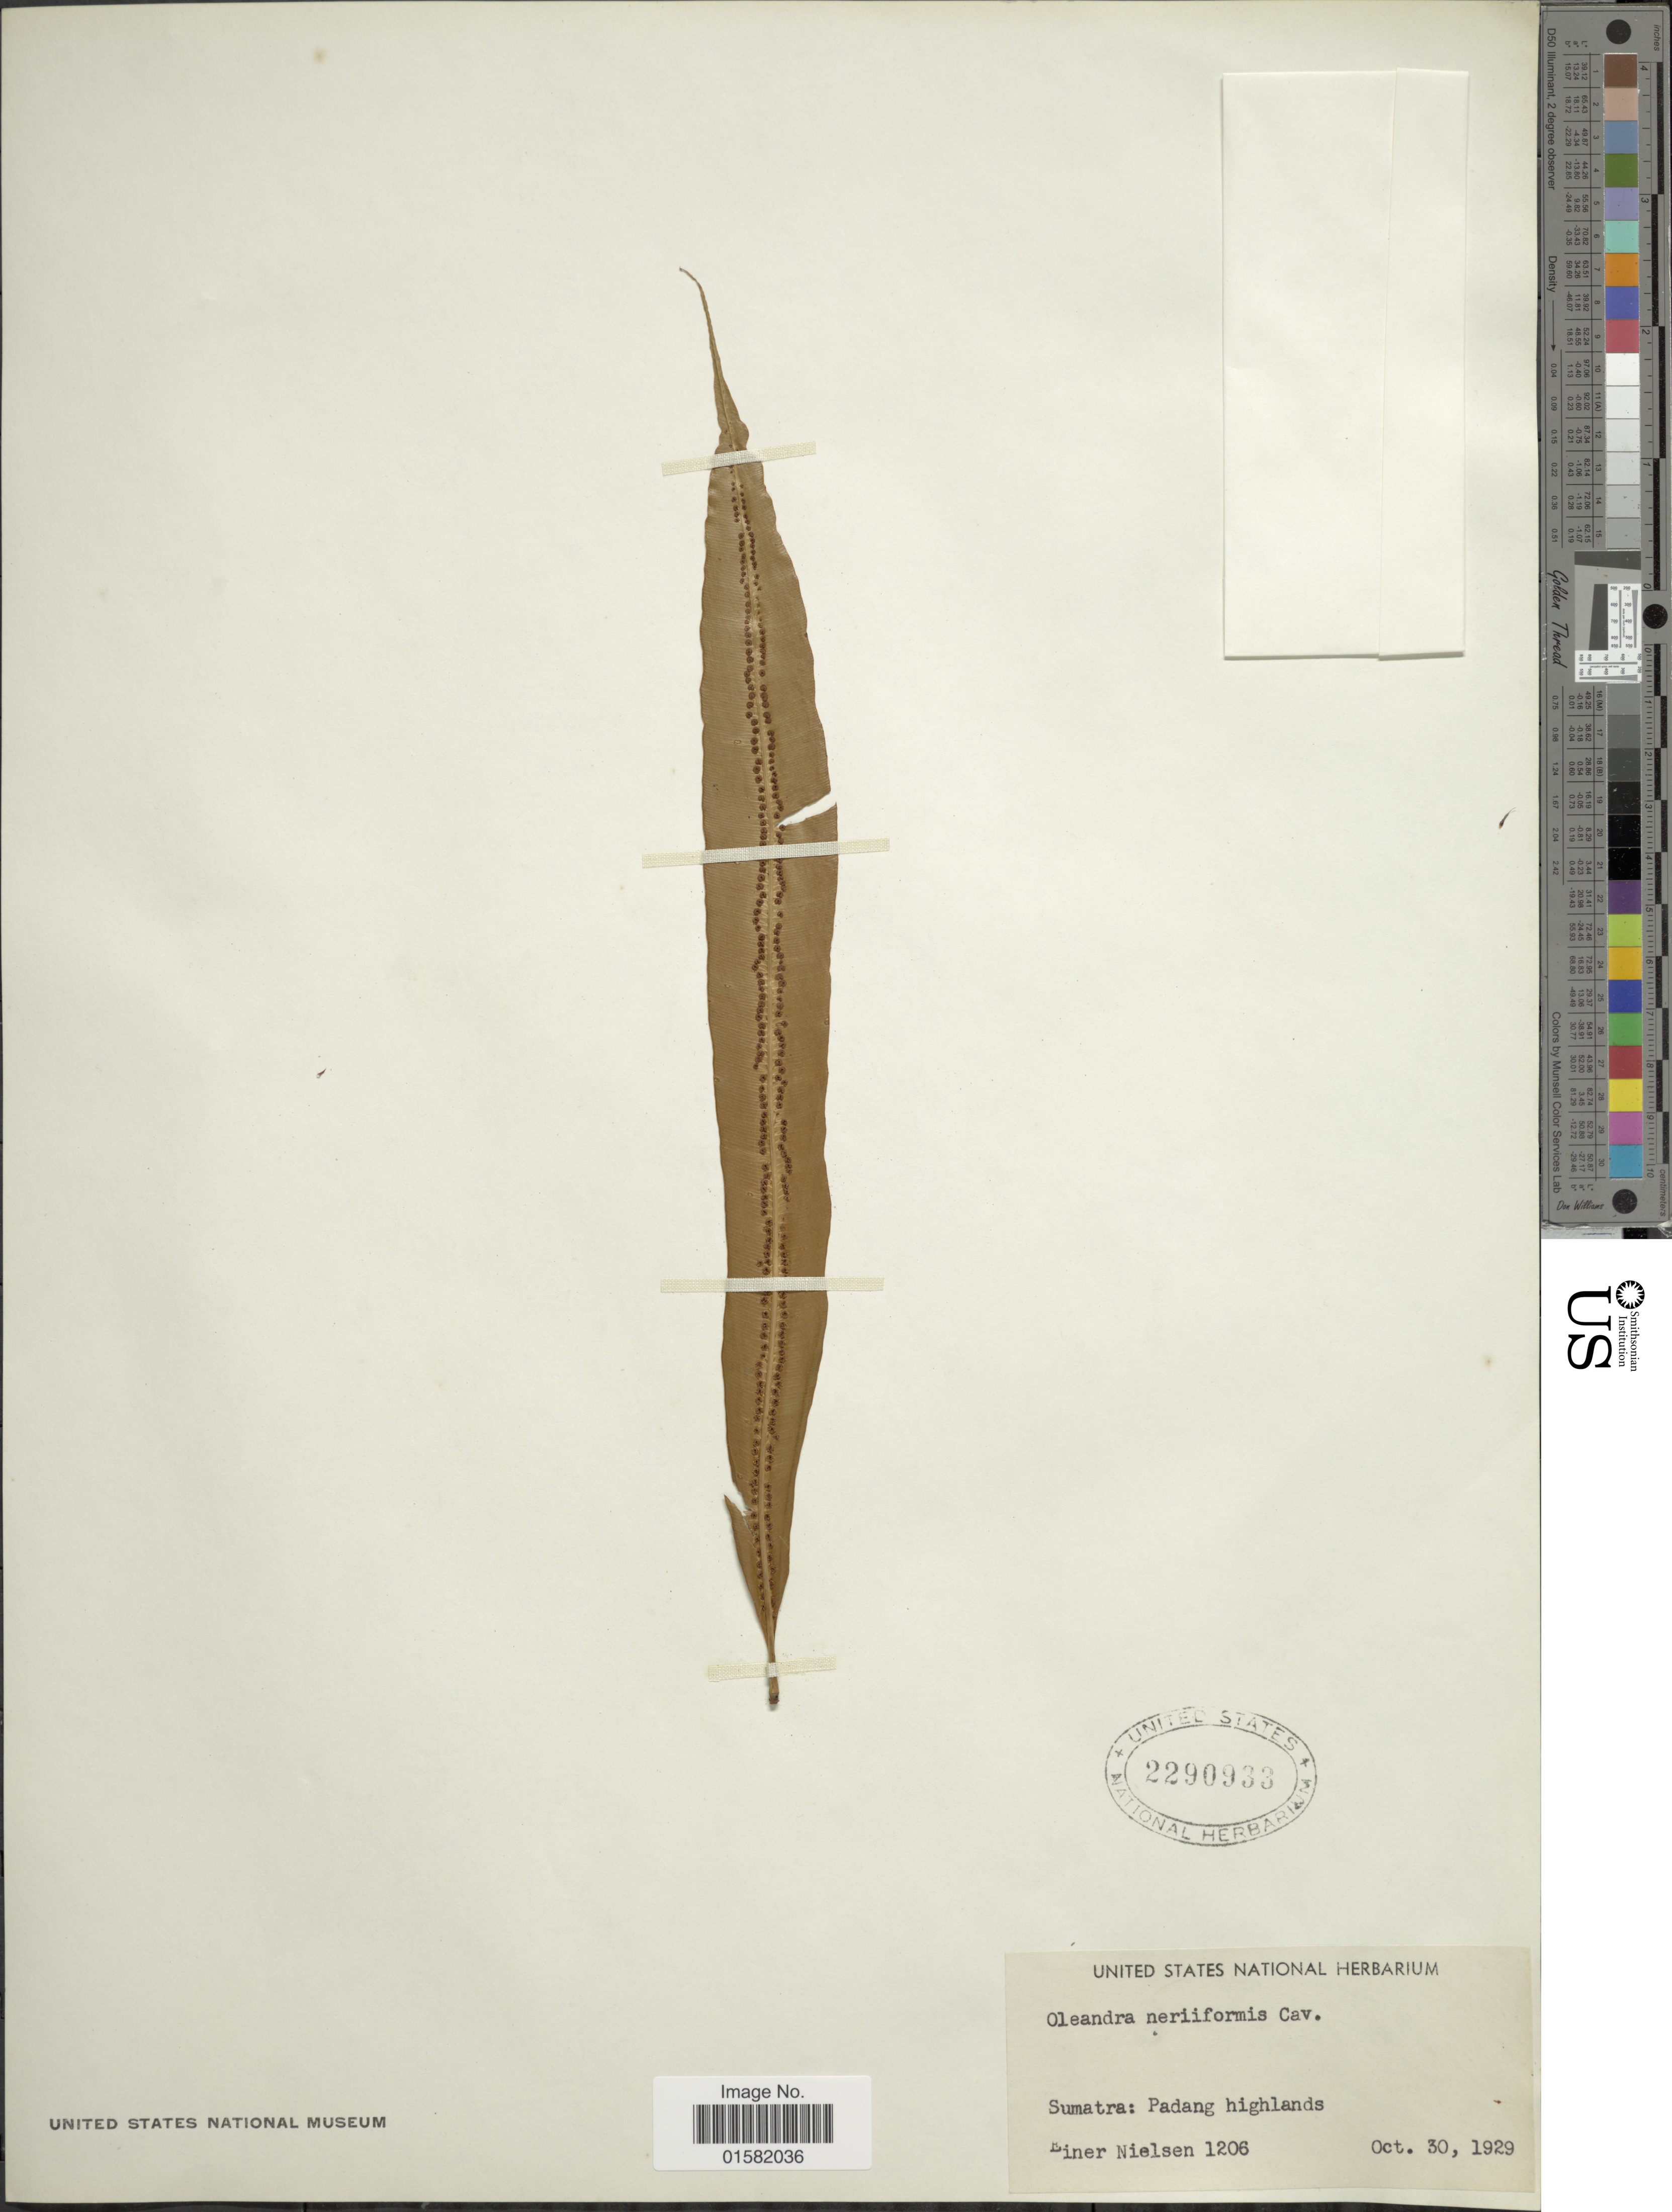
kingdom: Plantae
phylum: Tracheophyta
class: Polypodiopsida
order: Polypodiales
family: Oleandraceae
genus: Oleandra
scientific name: Oleandra neriiformis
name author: Cav.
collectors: E. Nielsen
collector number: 1206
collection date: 1929-10-30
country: Indonesia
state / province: Sumatra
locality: Sumatra: Padang highlands.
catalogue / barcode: US 2290933